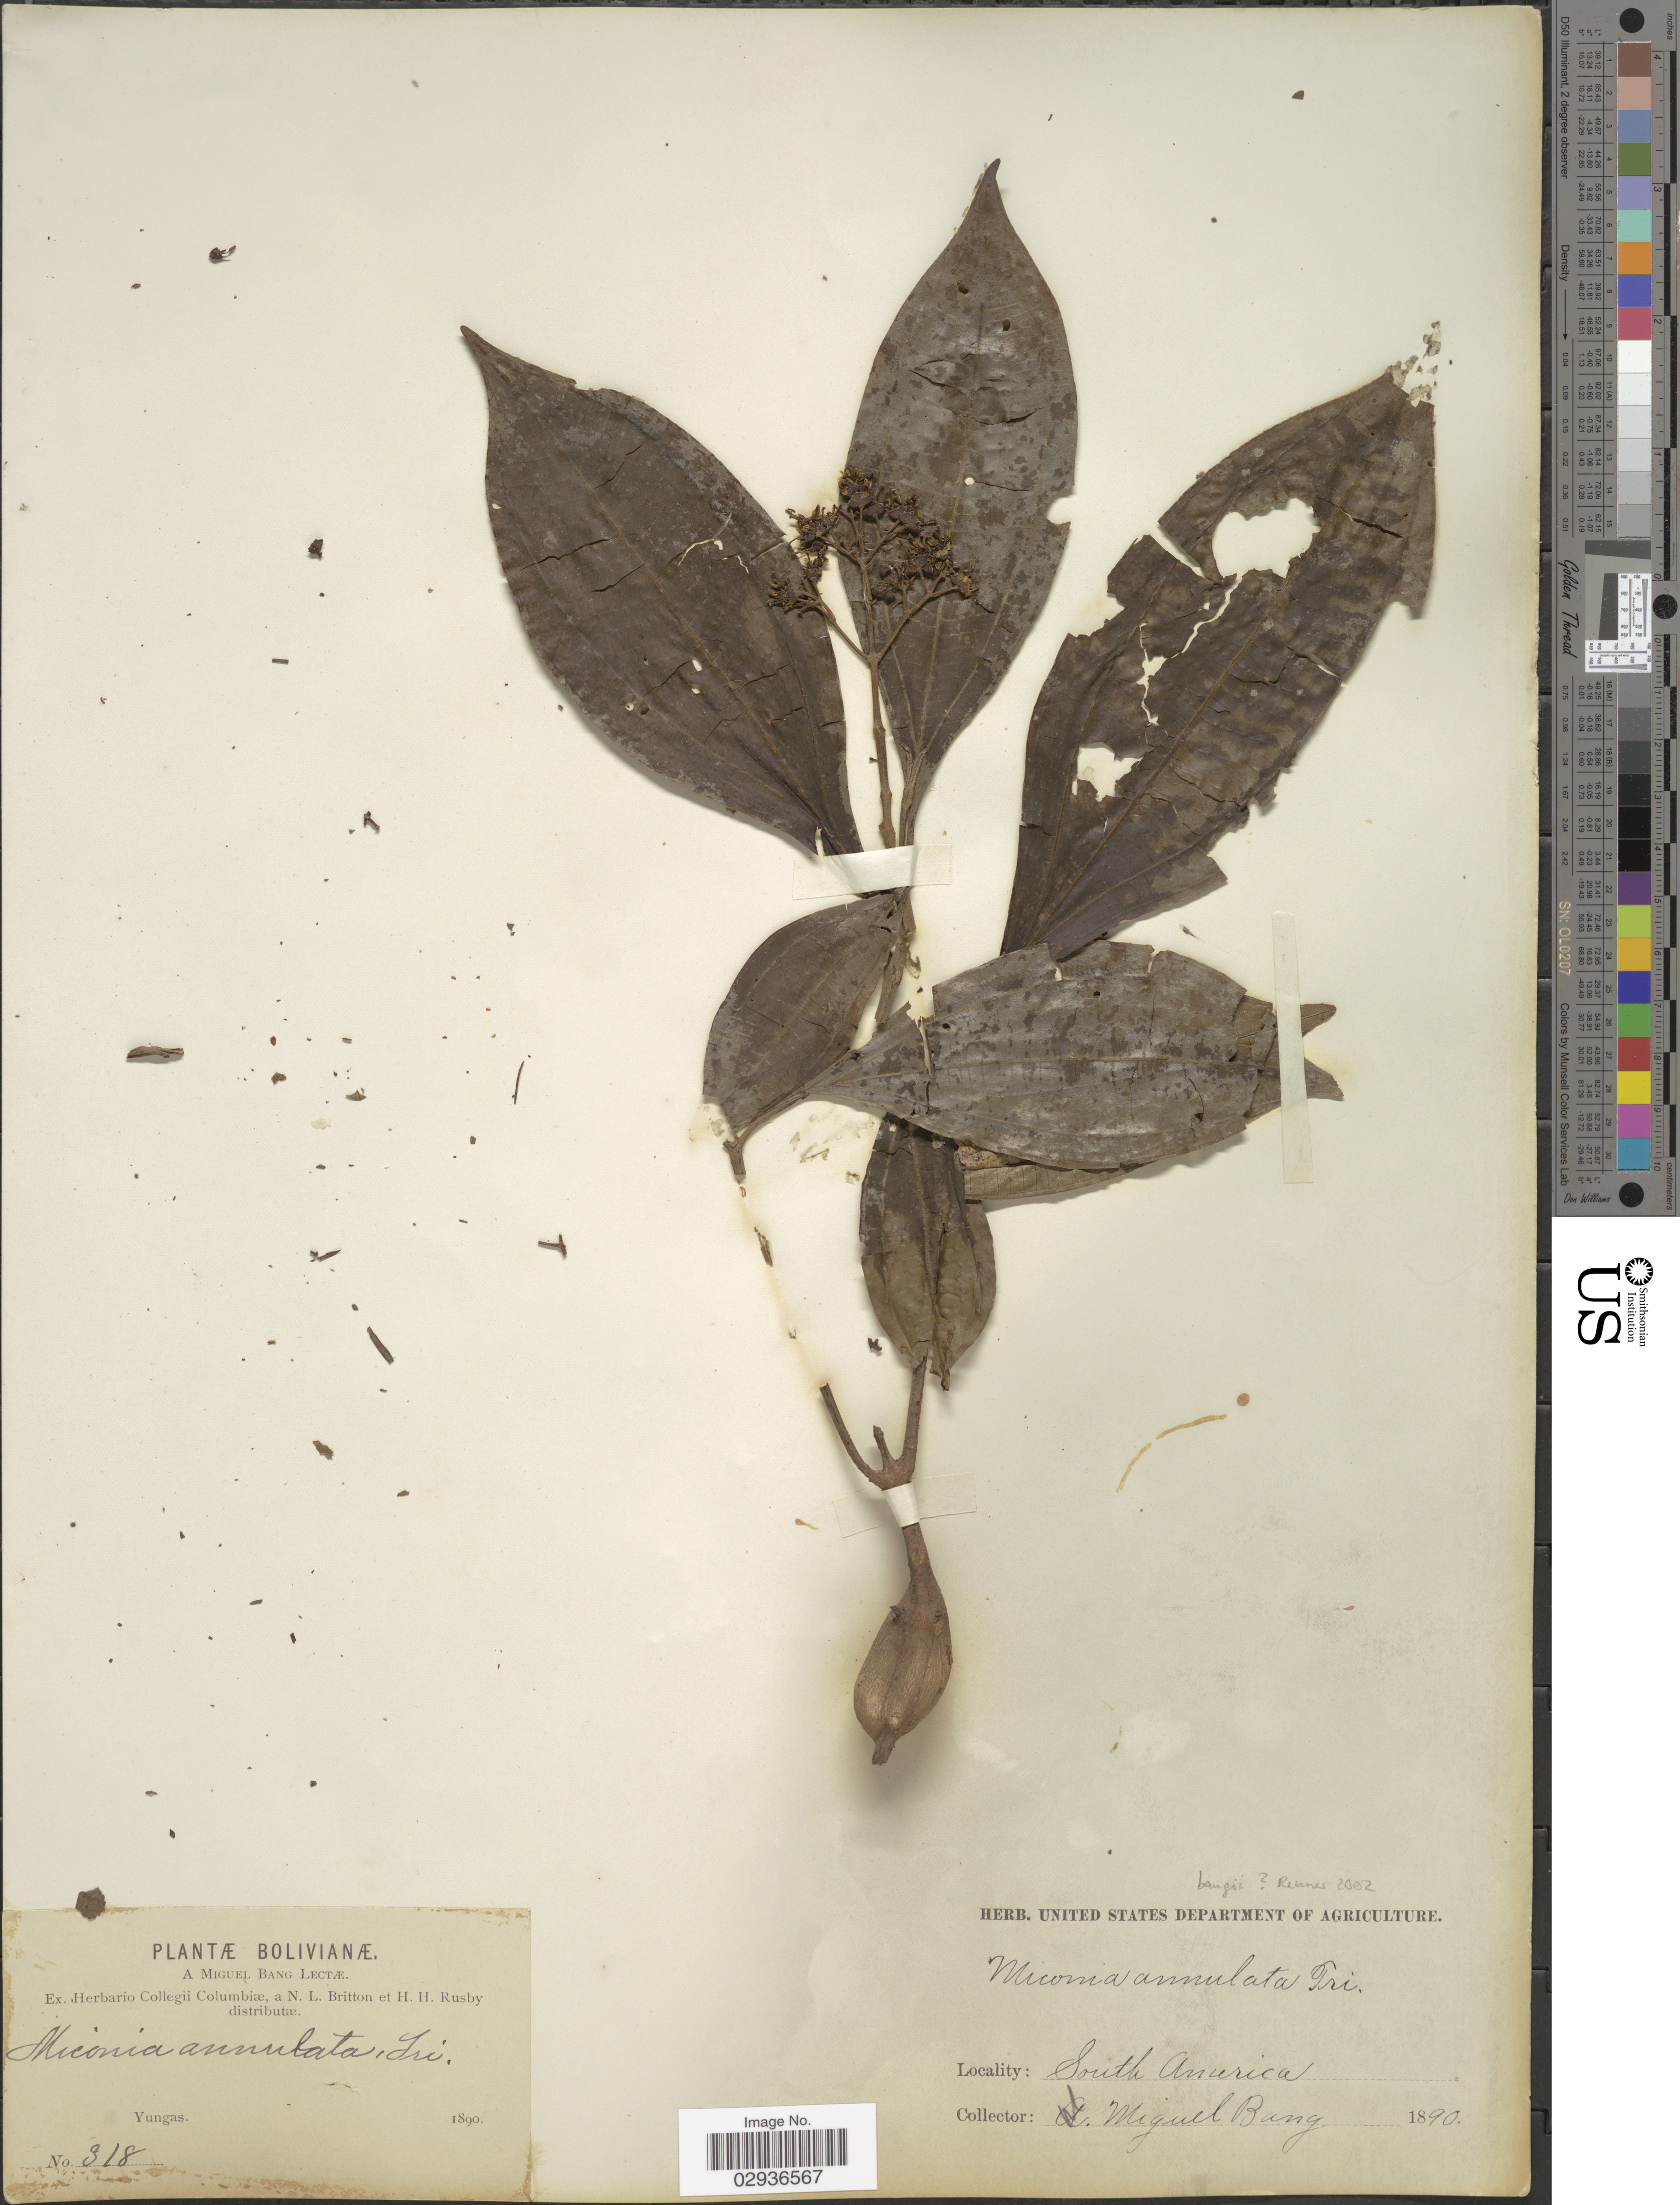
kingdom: Plantae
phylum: Tracheophyta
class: Magnoliopsida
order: Myrtales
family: Melastomataceae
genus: Miconia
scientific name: Miconia bangii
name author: Cogn.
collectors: M. Bang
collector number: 318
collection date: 1890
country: Bolivia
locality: Yungas.